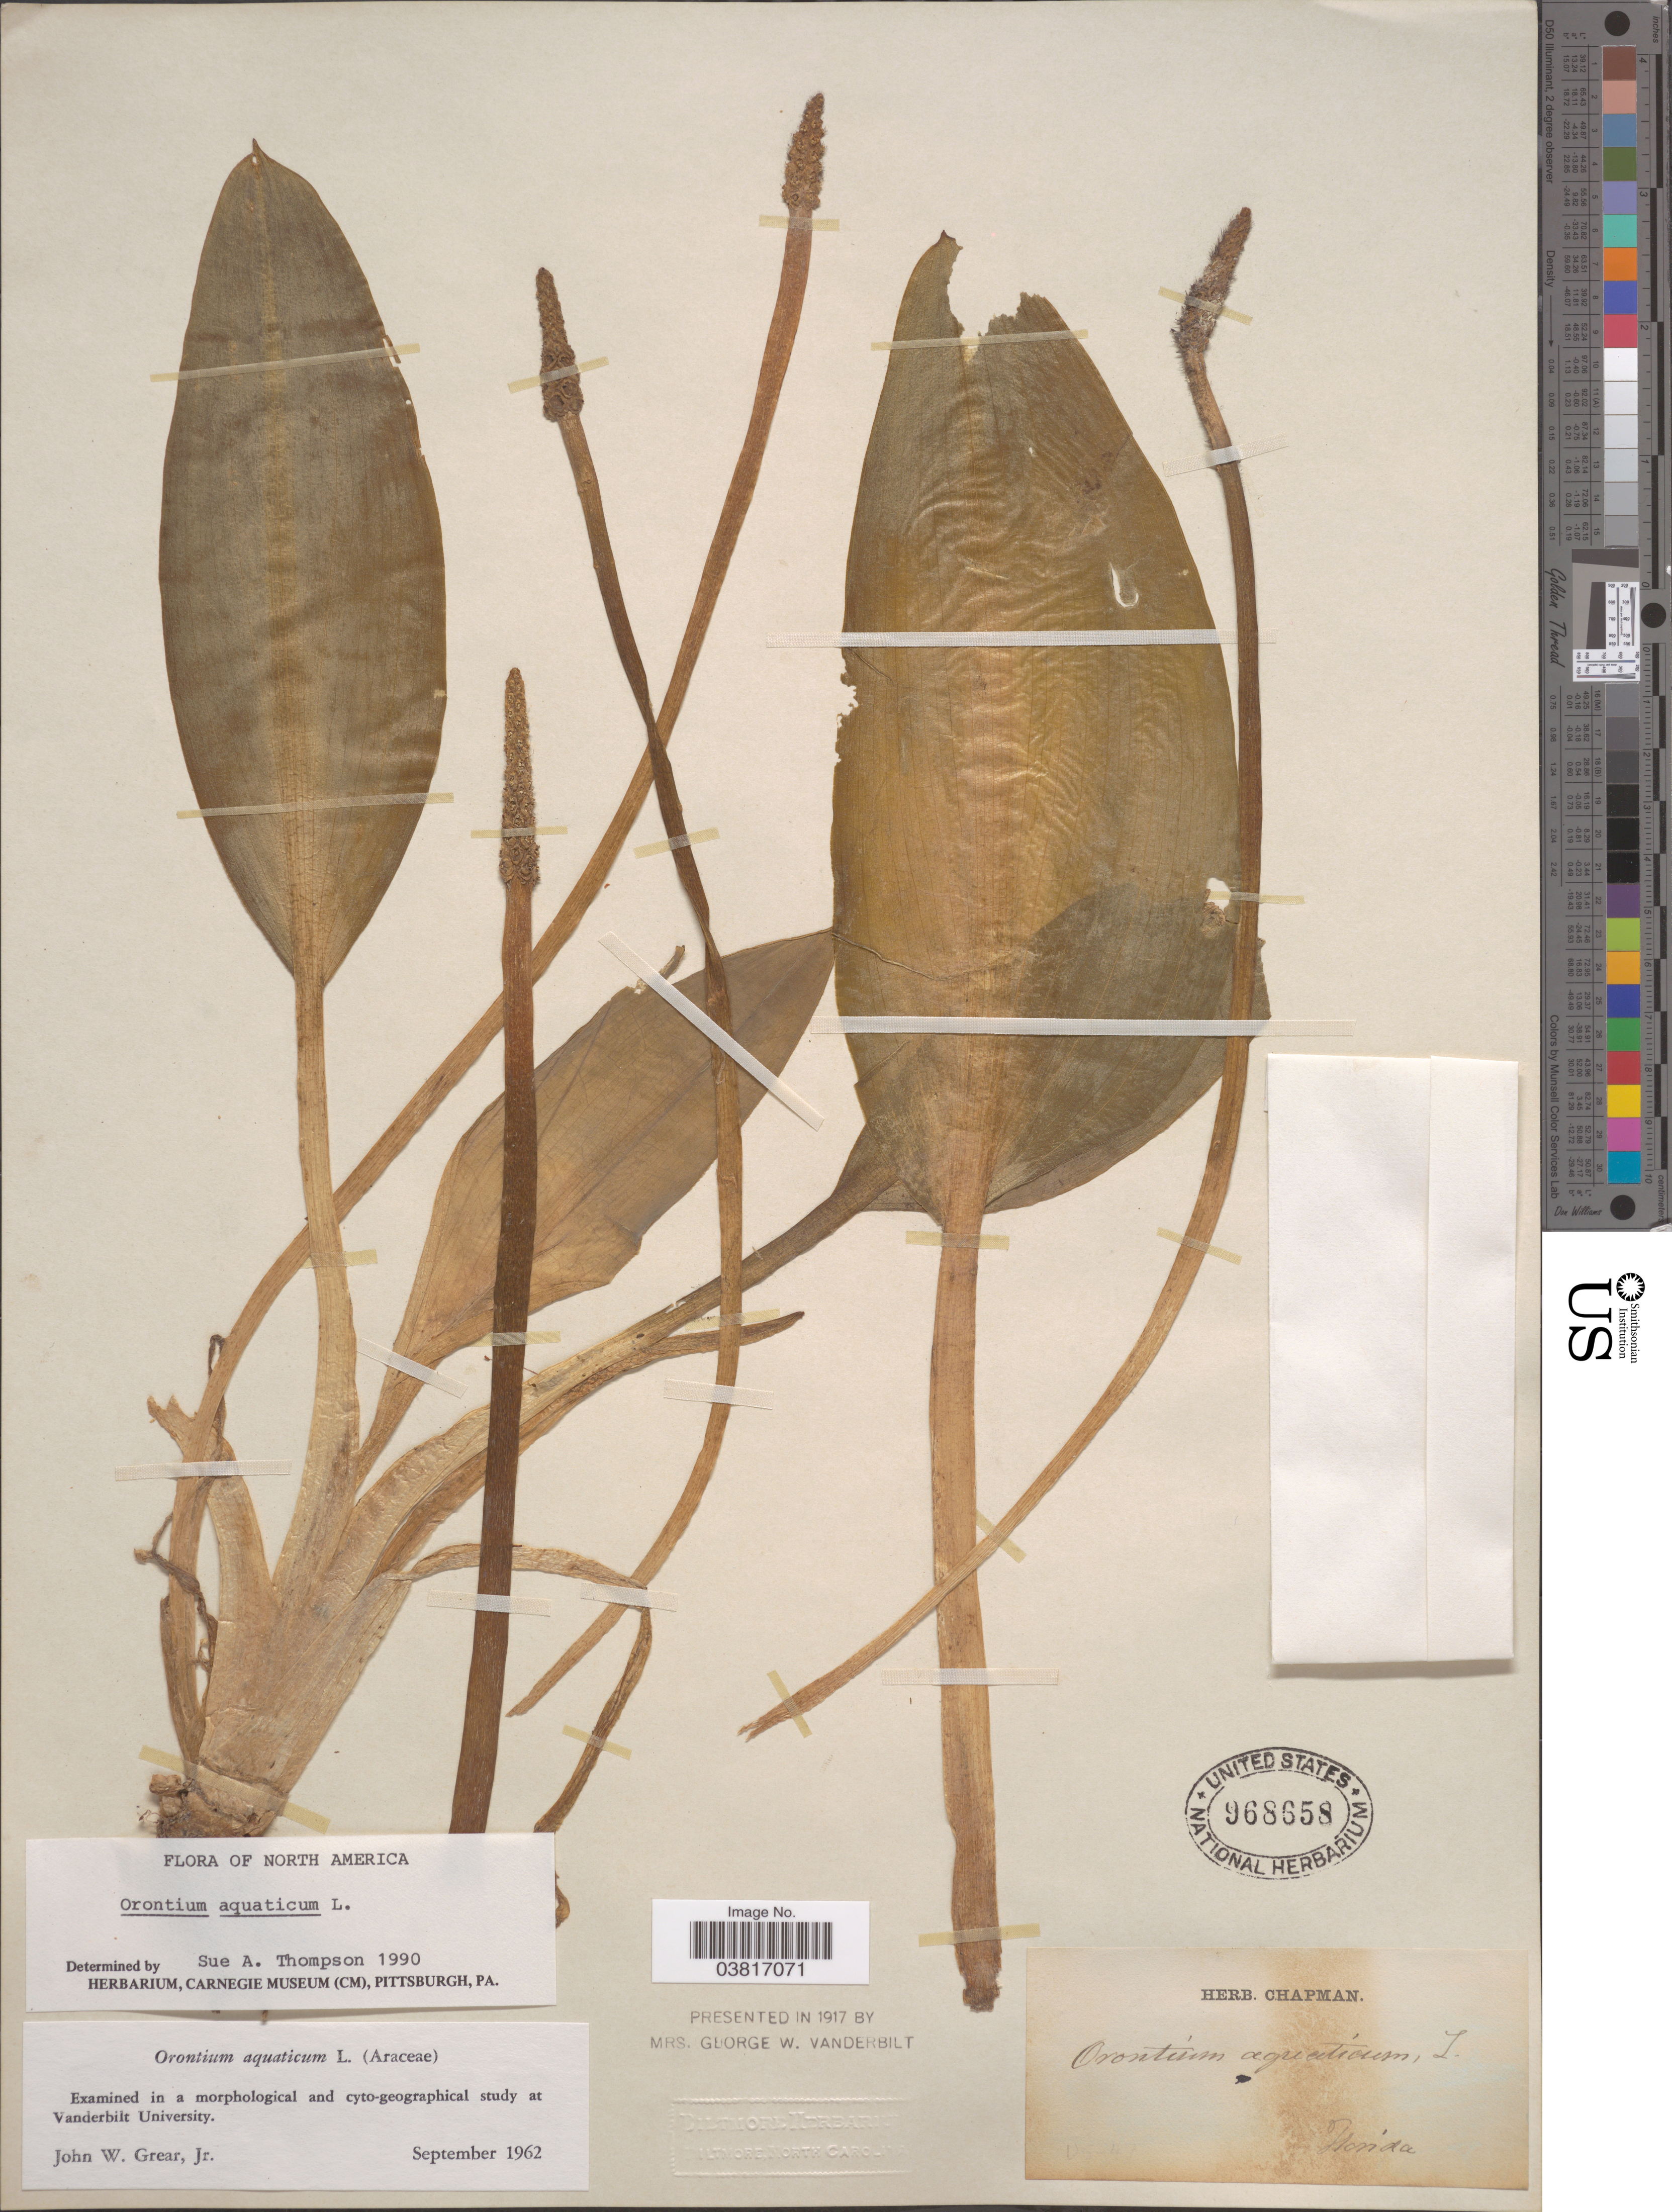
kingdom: Plantae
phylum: Tracheophyta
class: Liliopsida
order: Alismatales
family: Araceae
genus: Orontium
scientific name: Orontium aquaticum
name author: L.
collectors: ex herb. Chapman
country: United States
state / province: Florida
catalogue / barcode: US 968658